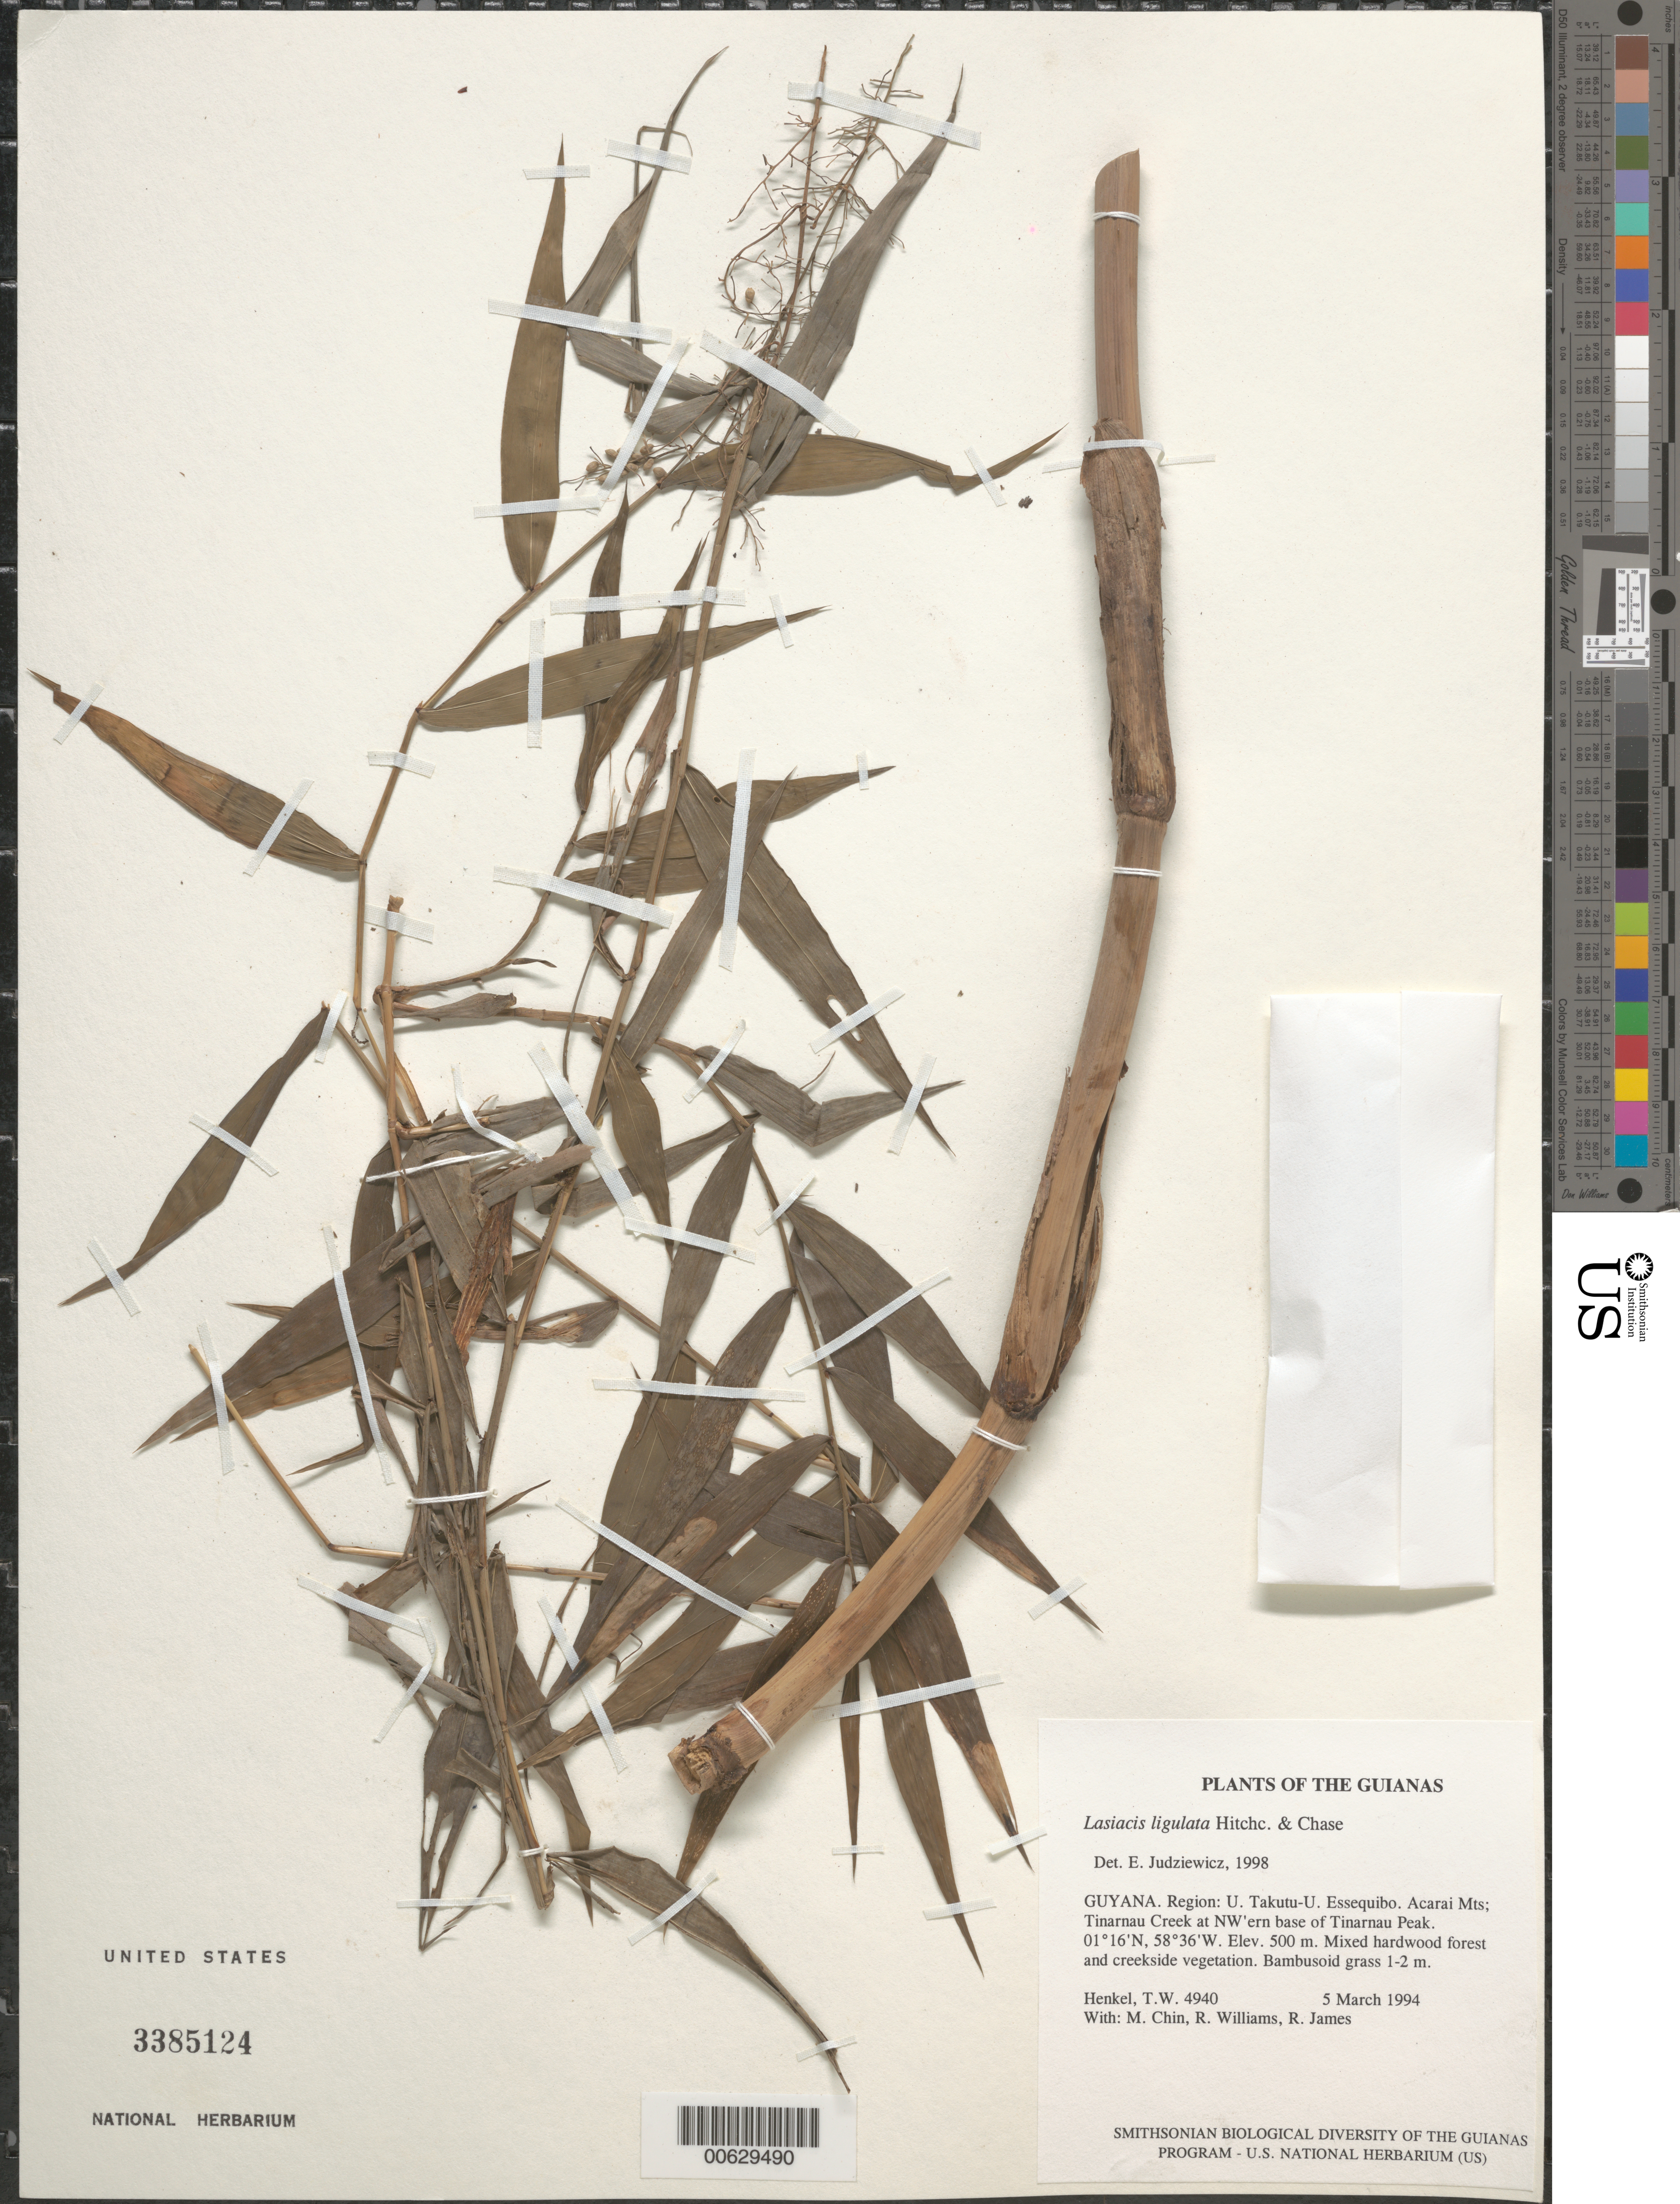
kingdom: Plantae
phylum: Tracheophyta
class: Liliopsida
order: Poales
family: Poaceae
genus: Lasiacis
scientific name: Lasiacis ligulata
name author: Hitchc. & Chase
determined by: Judziewicz, E. J.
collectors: T. Henkel, M. Chin, R. Williams & R. James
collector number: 4940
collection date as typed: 5 March 1994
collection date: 1994-03-05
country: Guyana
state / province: U. Takutu-U. Essequibo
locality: Acarai Mts; Tinarnau Creek at northwestern base of Tinarnau Peak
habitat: Mixed hardwood forest and creekside vegetation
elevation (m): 500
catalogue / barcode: US 3385124